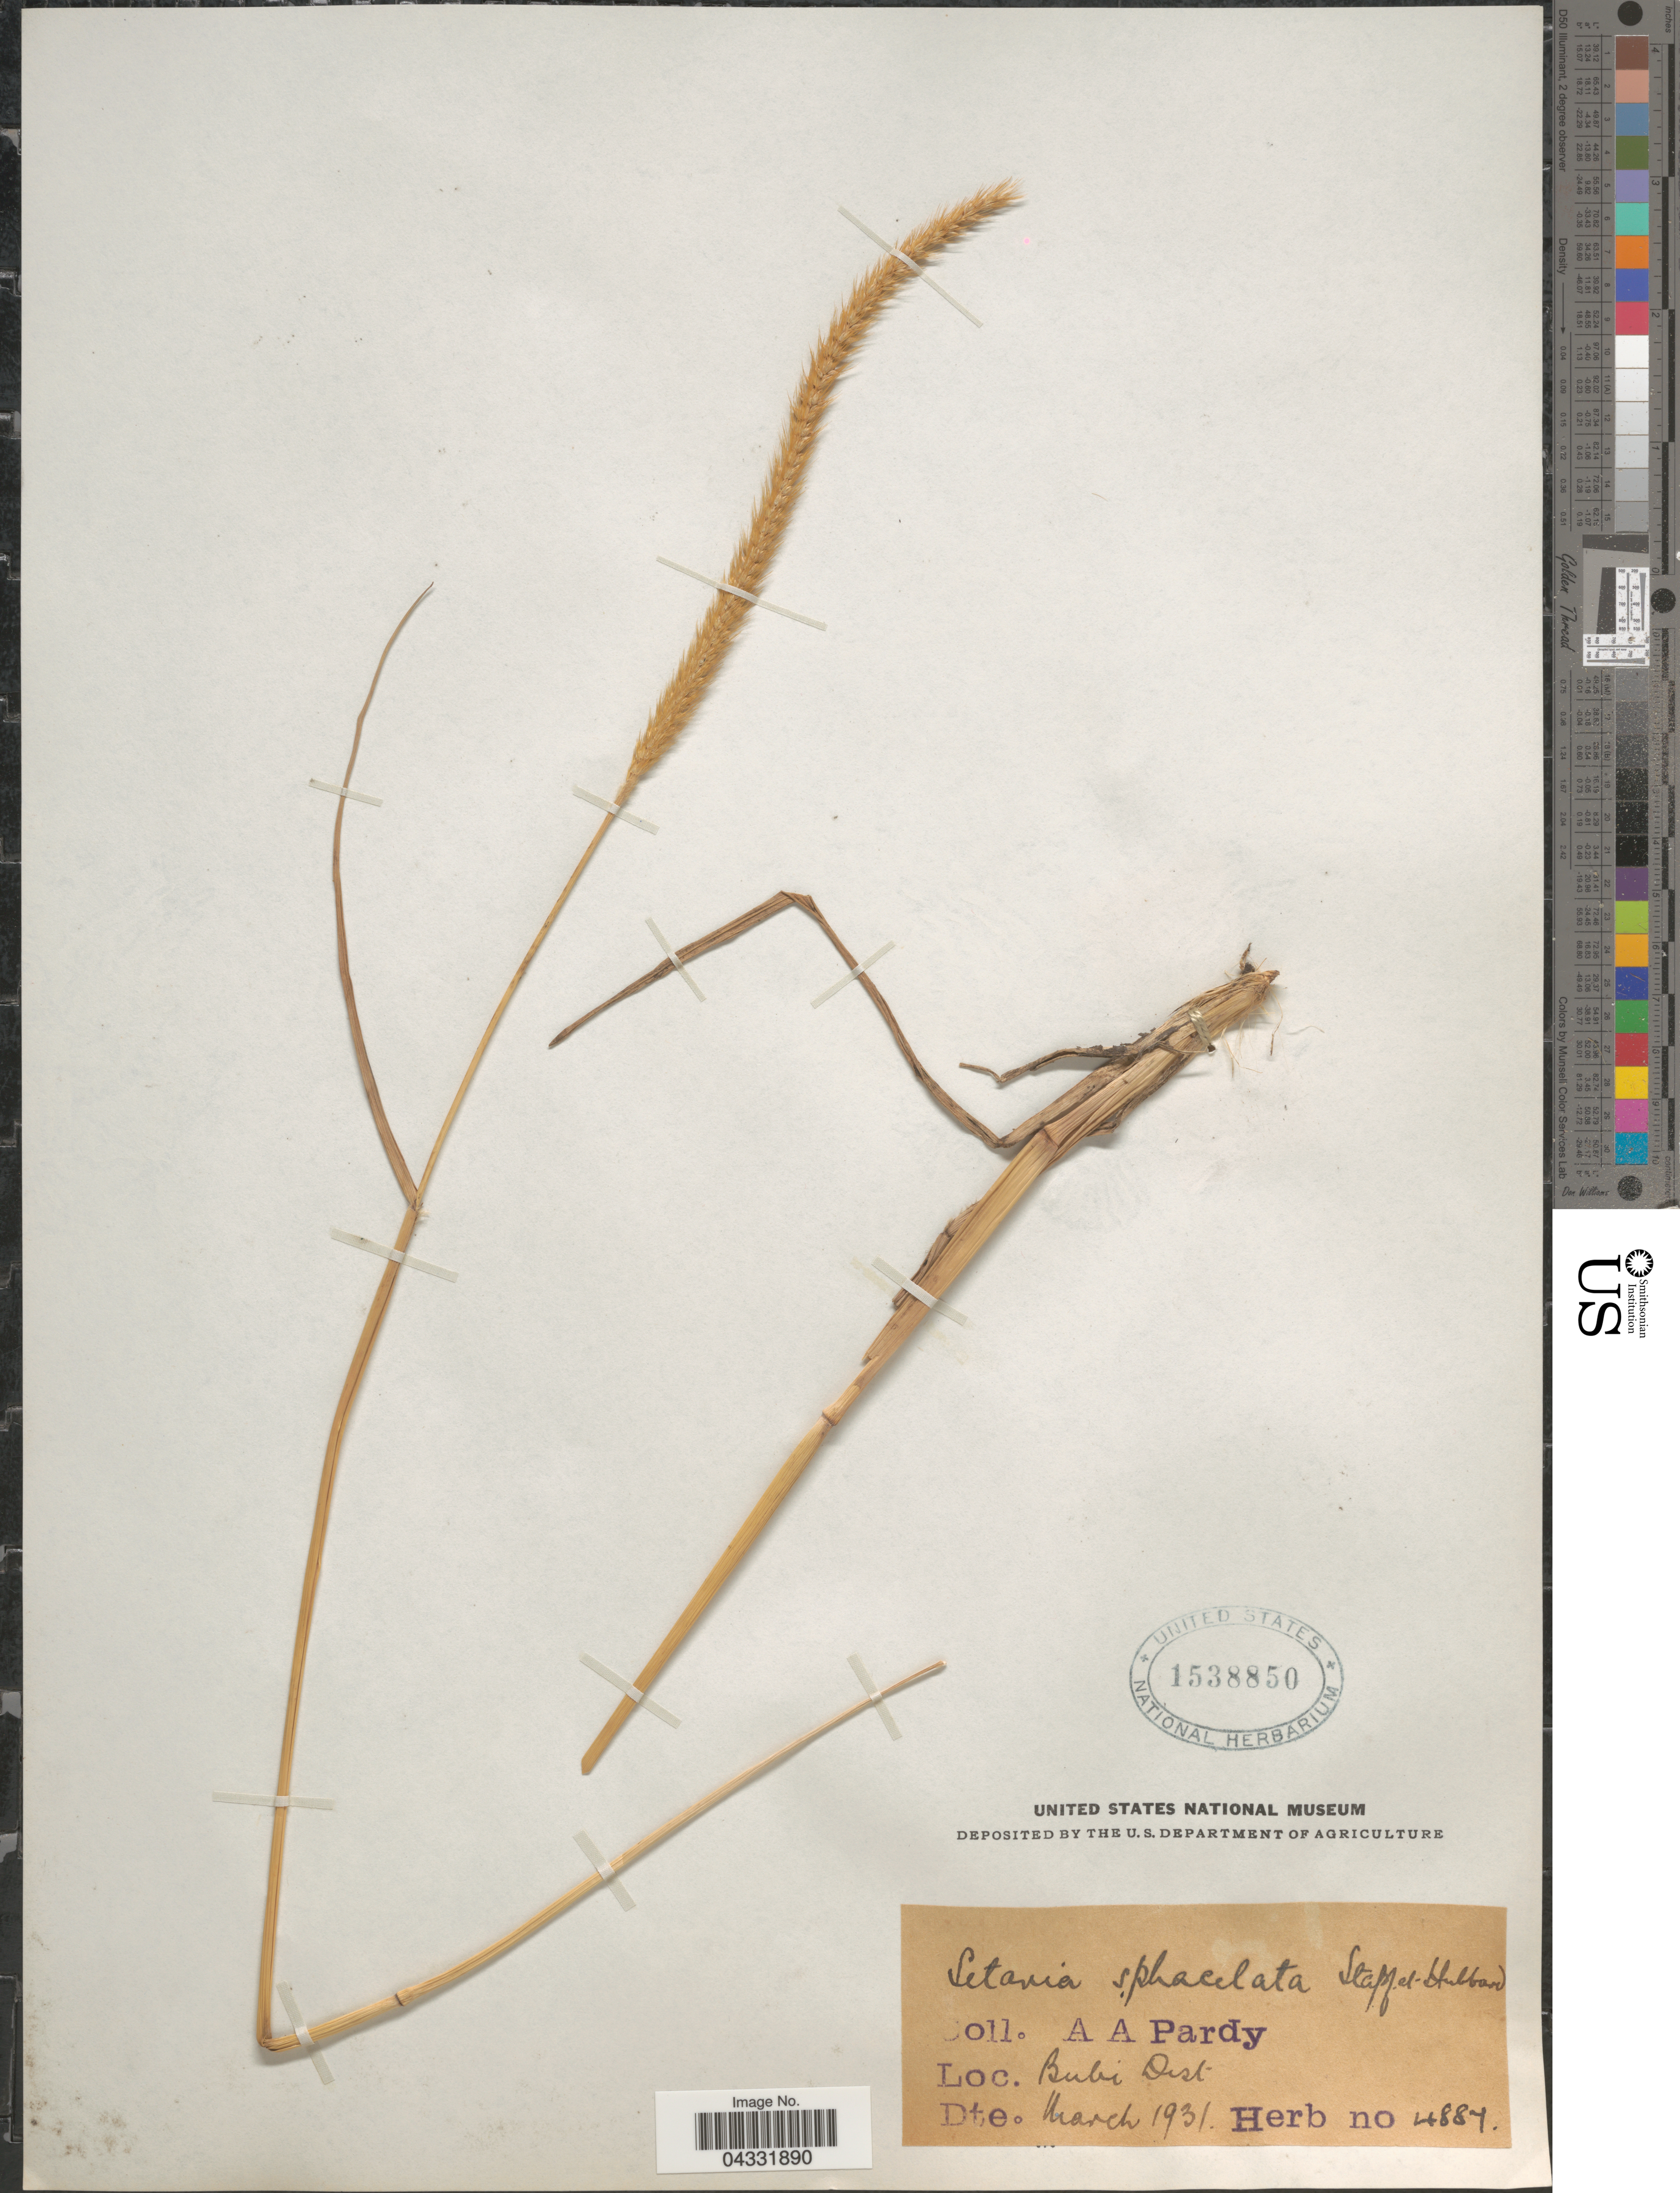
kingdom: Plantae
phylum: Tracheophyta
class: Liliopsida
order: Poales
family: Poaceae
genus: Setaria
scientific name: Setaria sphacelata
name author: (Schumach.) Stapf & Hubb. ex Moss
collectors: A. Pardy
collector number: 4887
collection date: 1931-03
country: Zimbabwe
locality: Bubi Dist.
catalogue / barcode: US 1538850